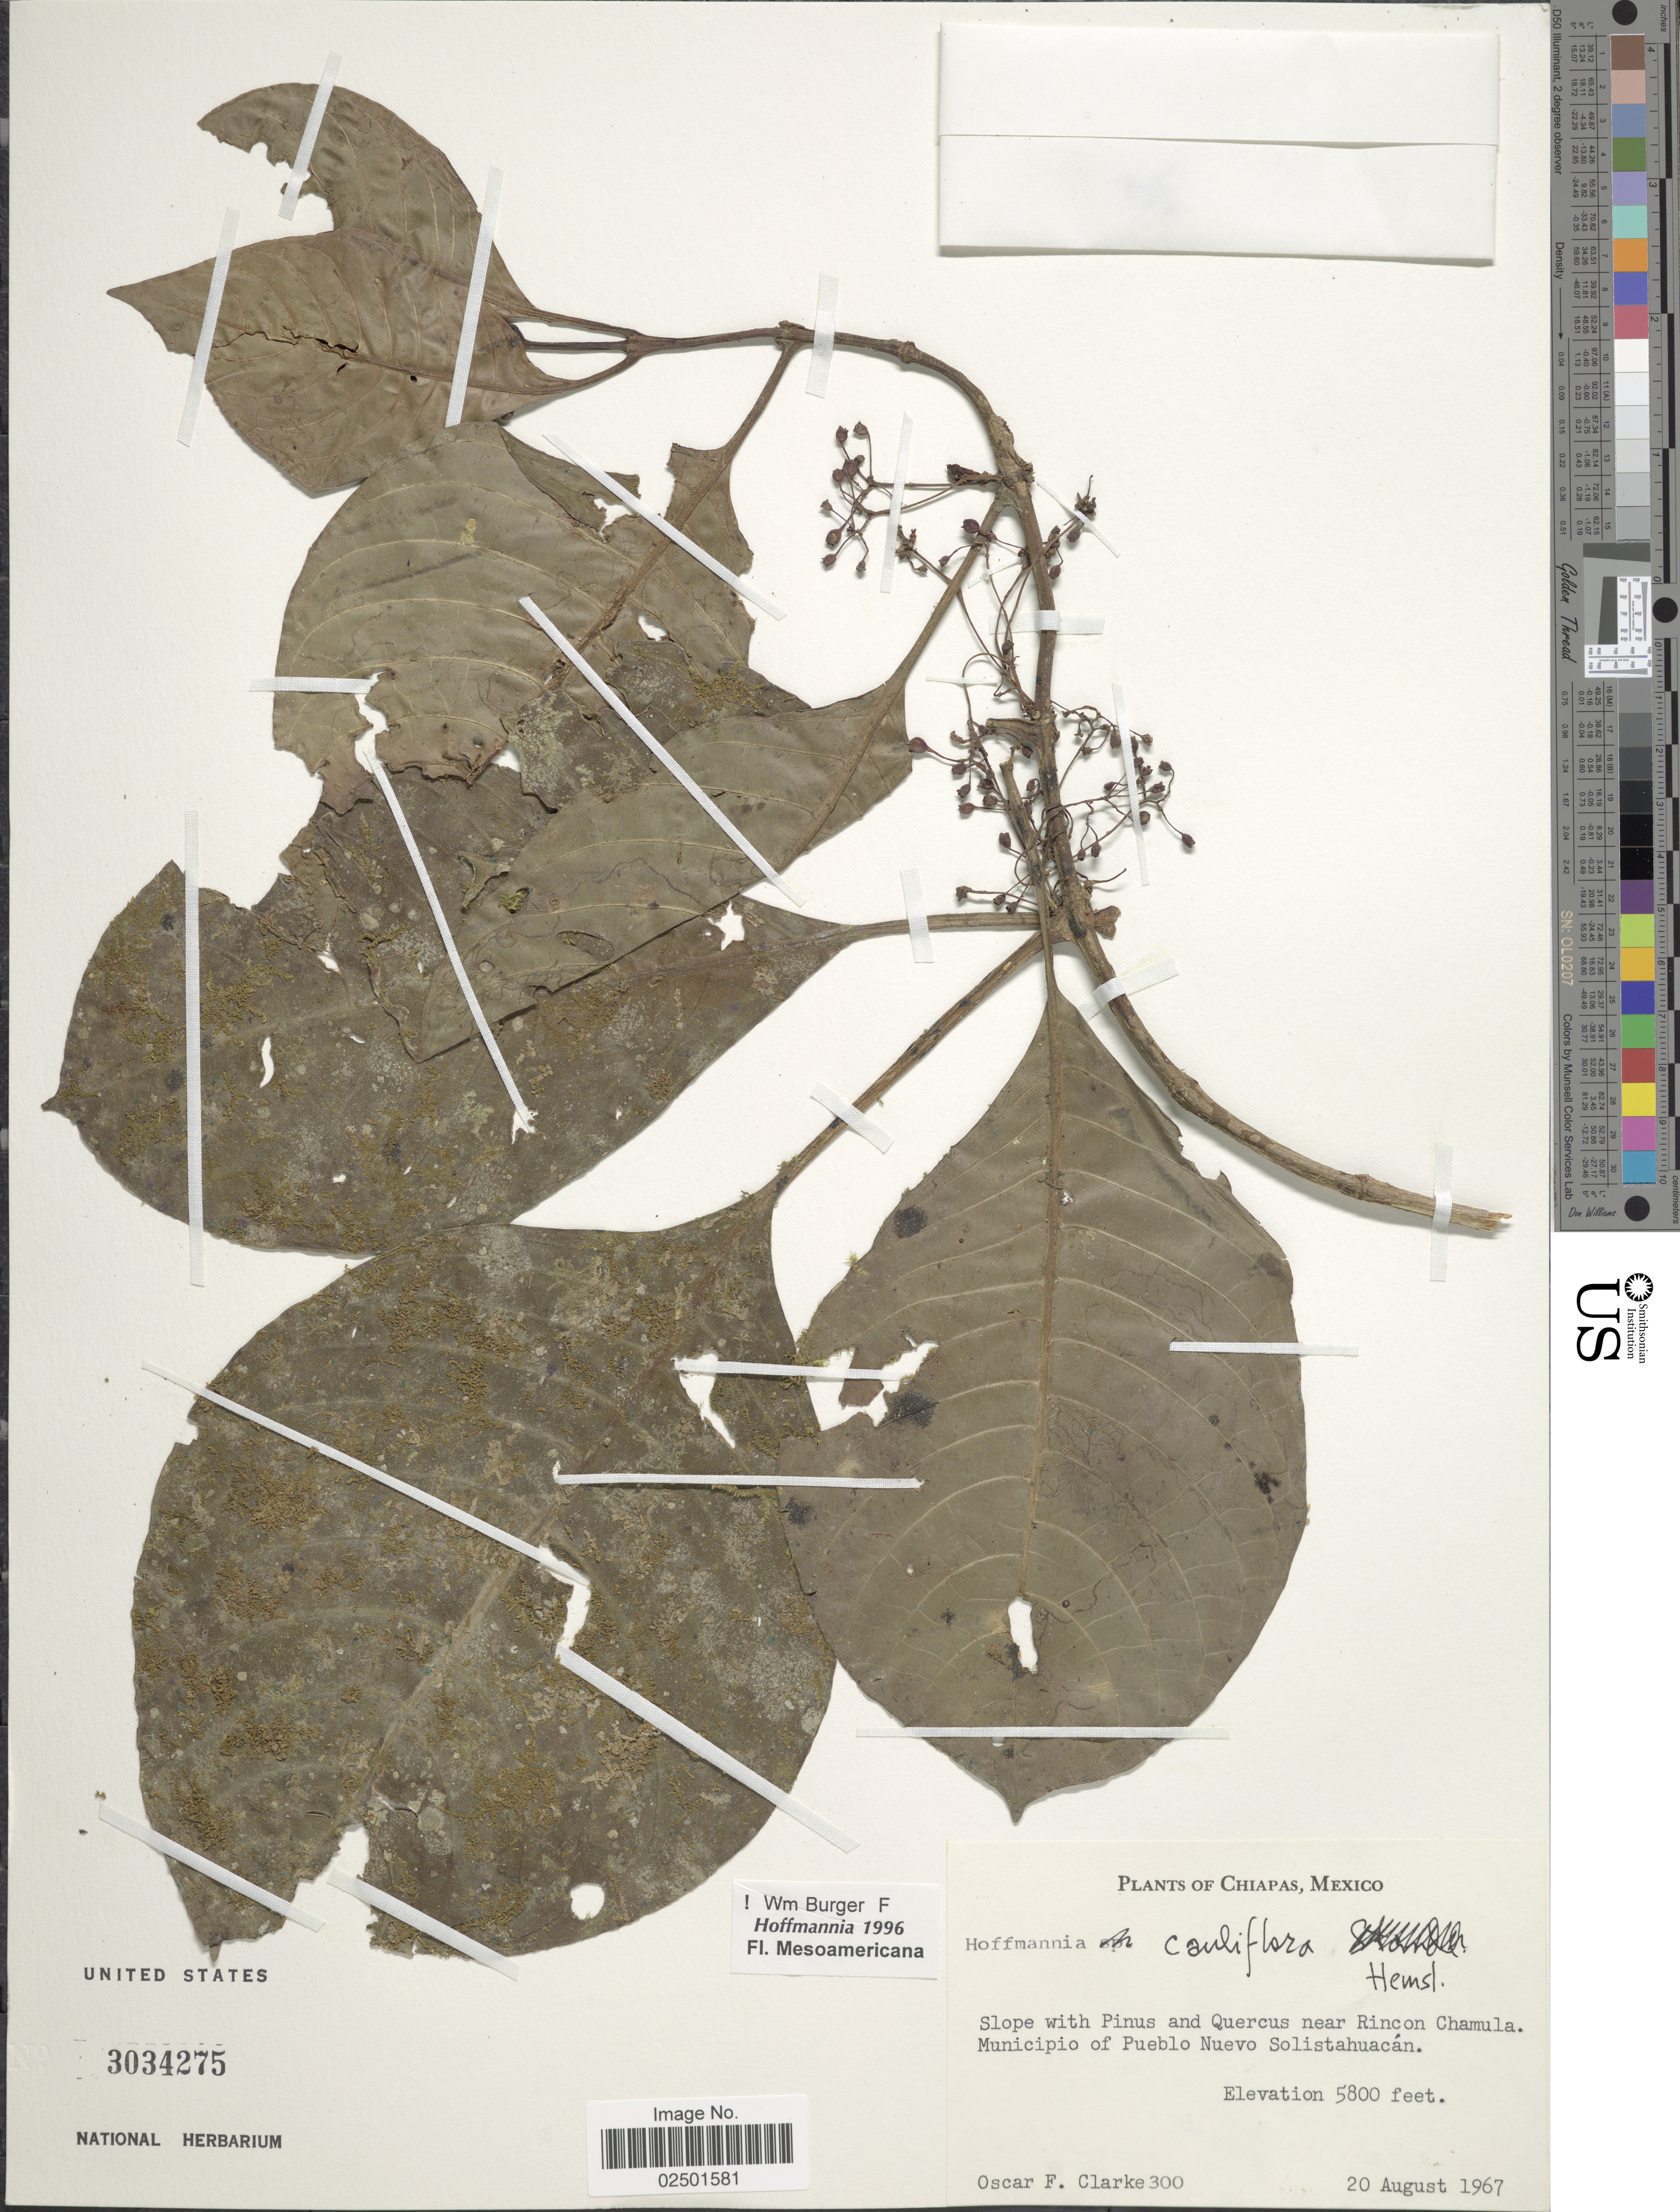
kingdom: Plantae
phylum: Tracheophyta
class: Magnoliopsida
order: Gentianales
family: Rubiaceae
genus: Hoffmannia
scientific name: Hoffmannia cauliflora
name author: Hemsl.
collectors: O. F. Clarke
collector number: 300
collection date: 1967-08-20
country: Mexico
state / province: Chiapas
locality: Slope with Pinus and Quercus near Rincon Chamula. Municipio of Pueblo Nuevo Solistahuacán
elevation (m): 1768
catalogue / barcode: US 3034275